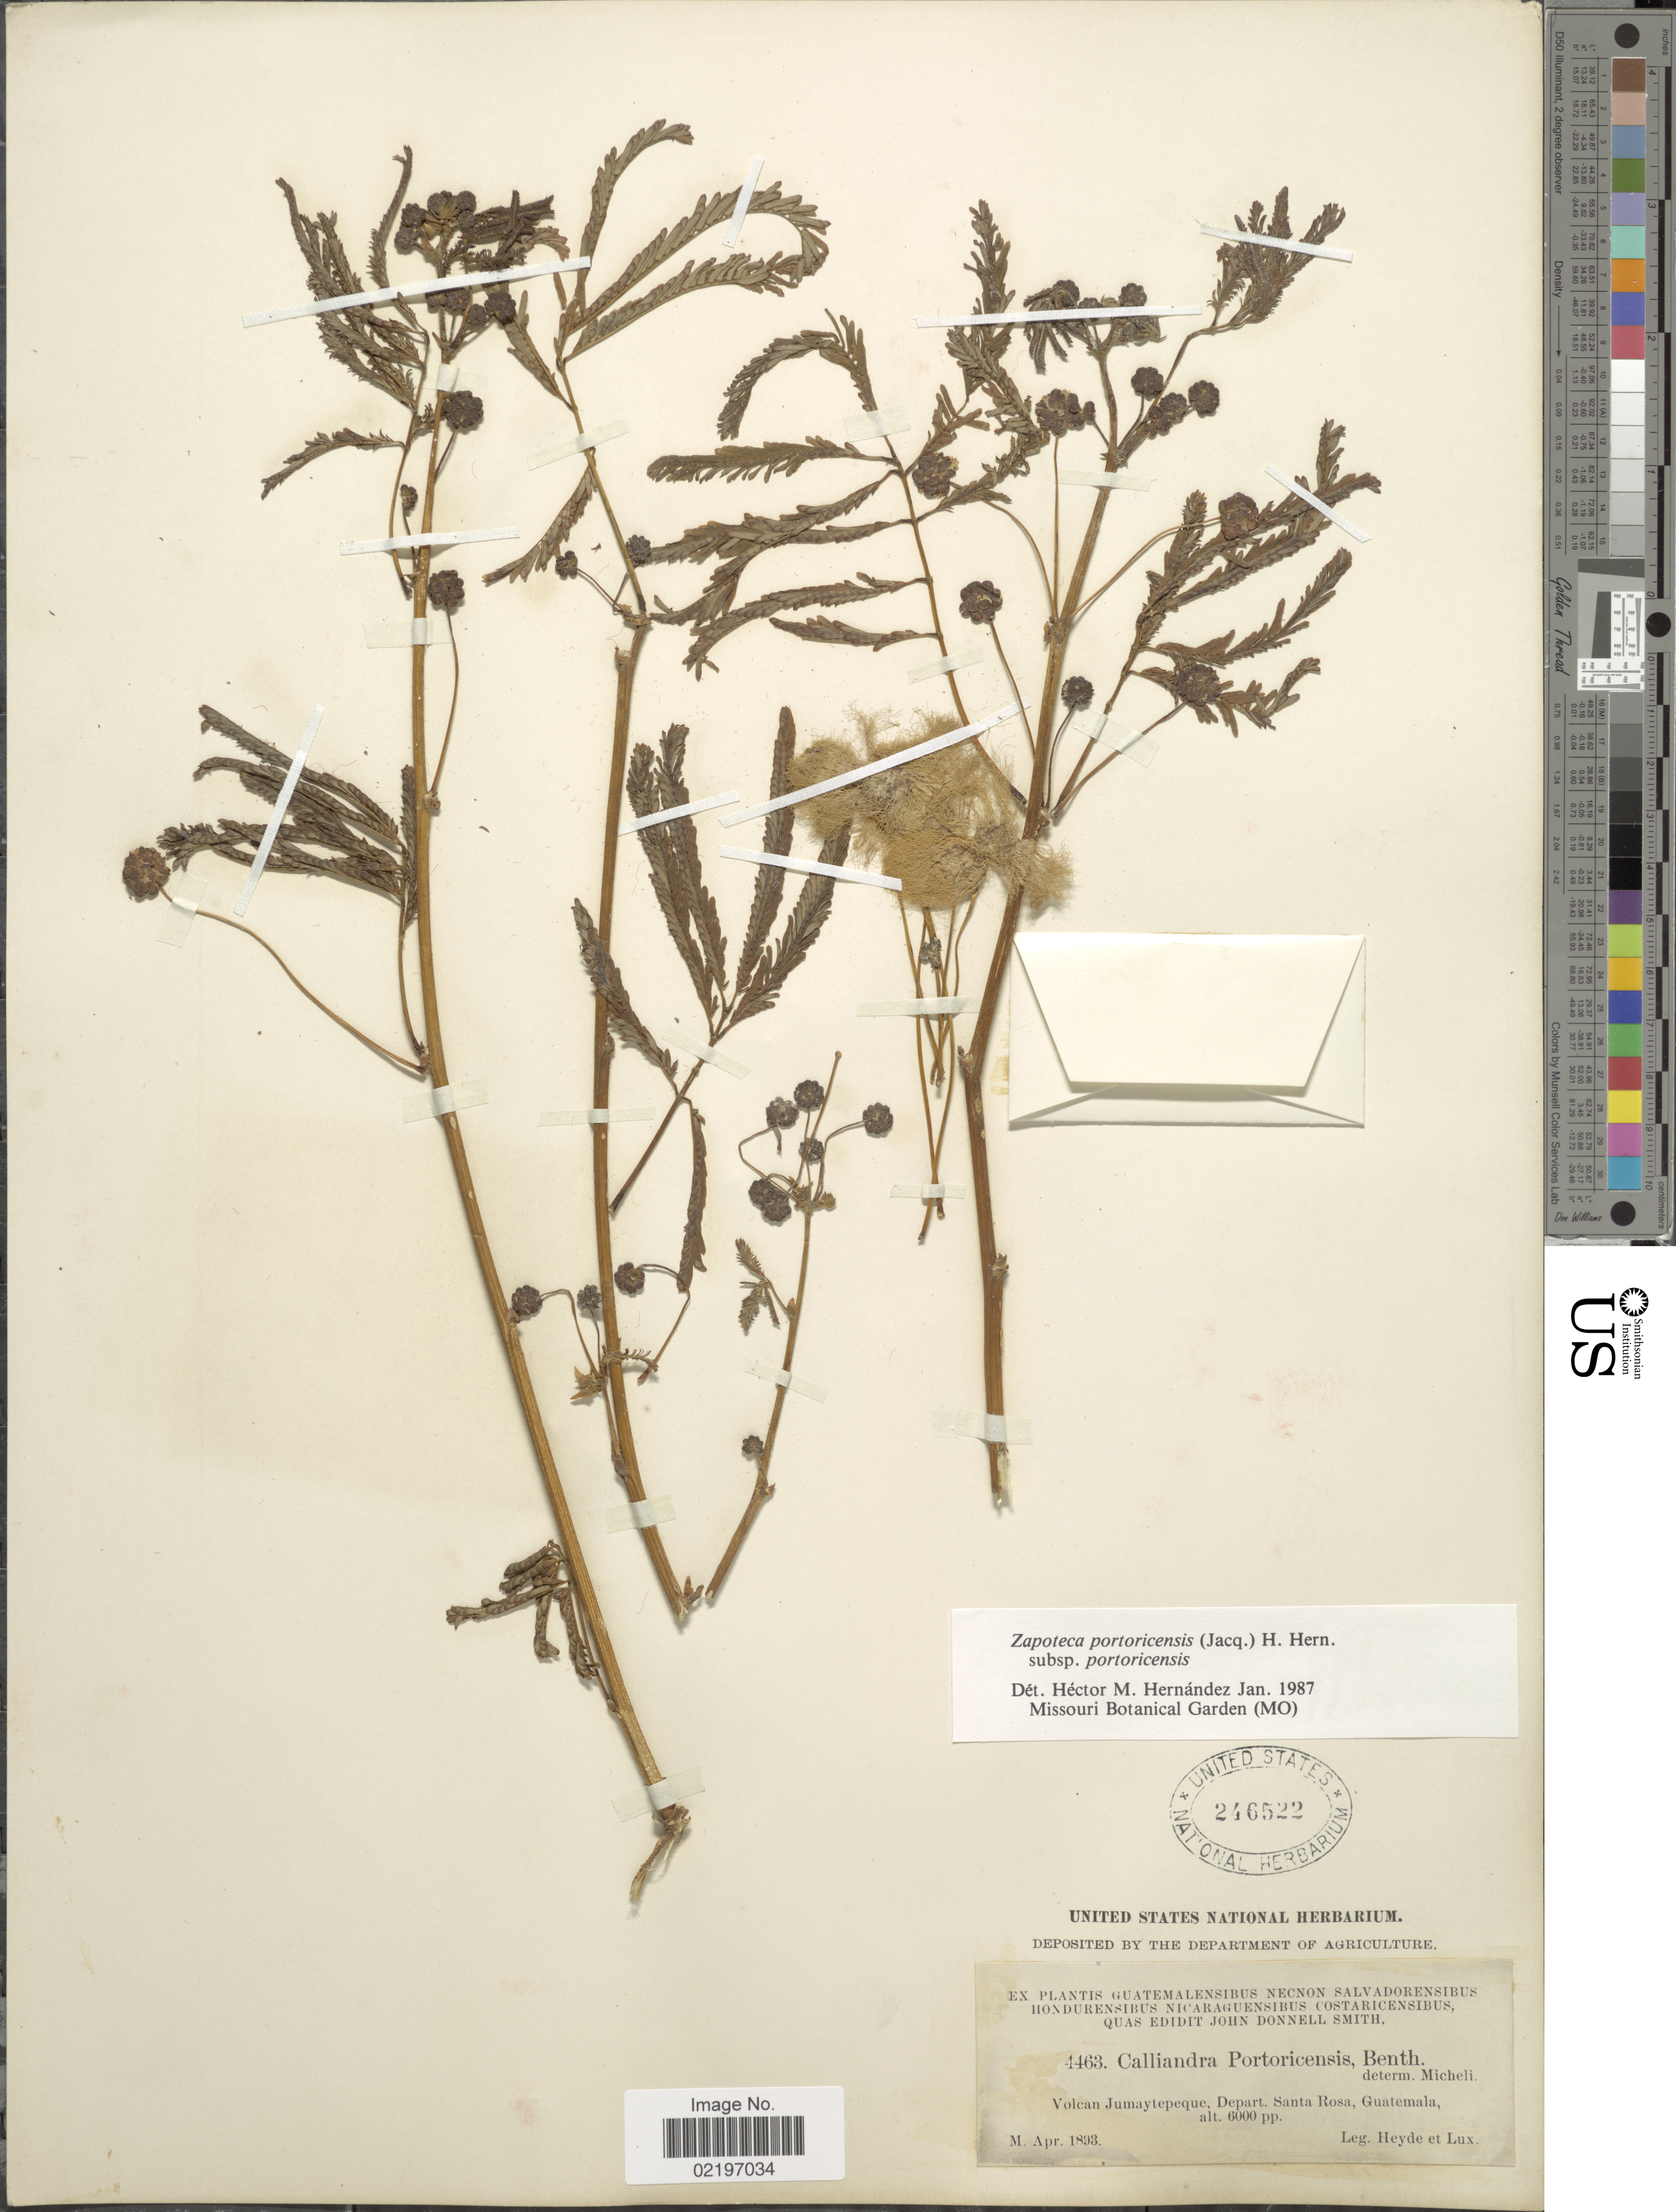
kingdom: Plantae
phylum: Tracheophyta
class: Magnoliopsida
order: Fabales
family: Fabaceae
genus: Zapoteca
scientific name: Zapoteca portoricensis subsp. portoricensis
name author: (Jacq.) H.M. Hern.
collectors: Heyde & Lux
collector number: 4463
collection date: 1893-04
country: Guatemala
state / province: Santa Rosa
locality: Volcan Jumaytepeque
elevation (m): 1829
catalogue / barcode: US 246522